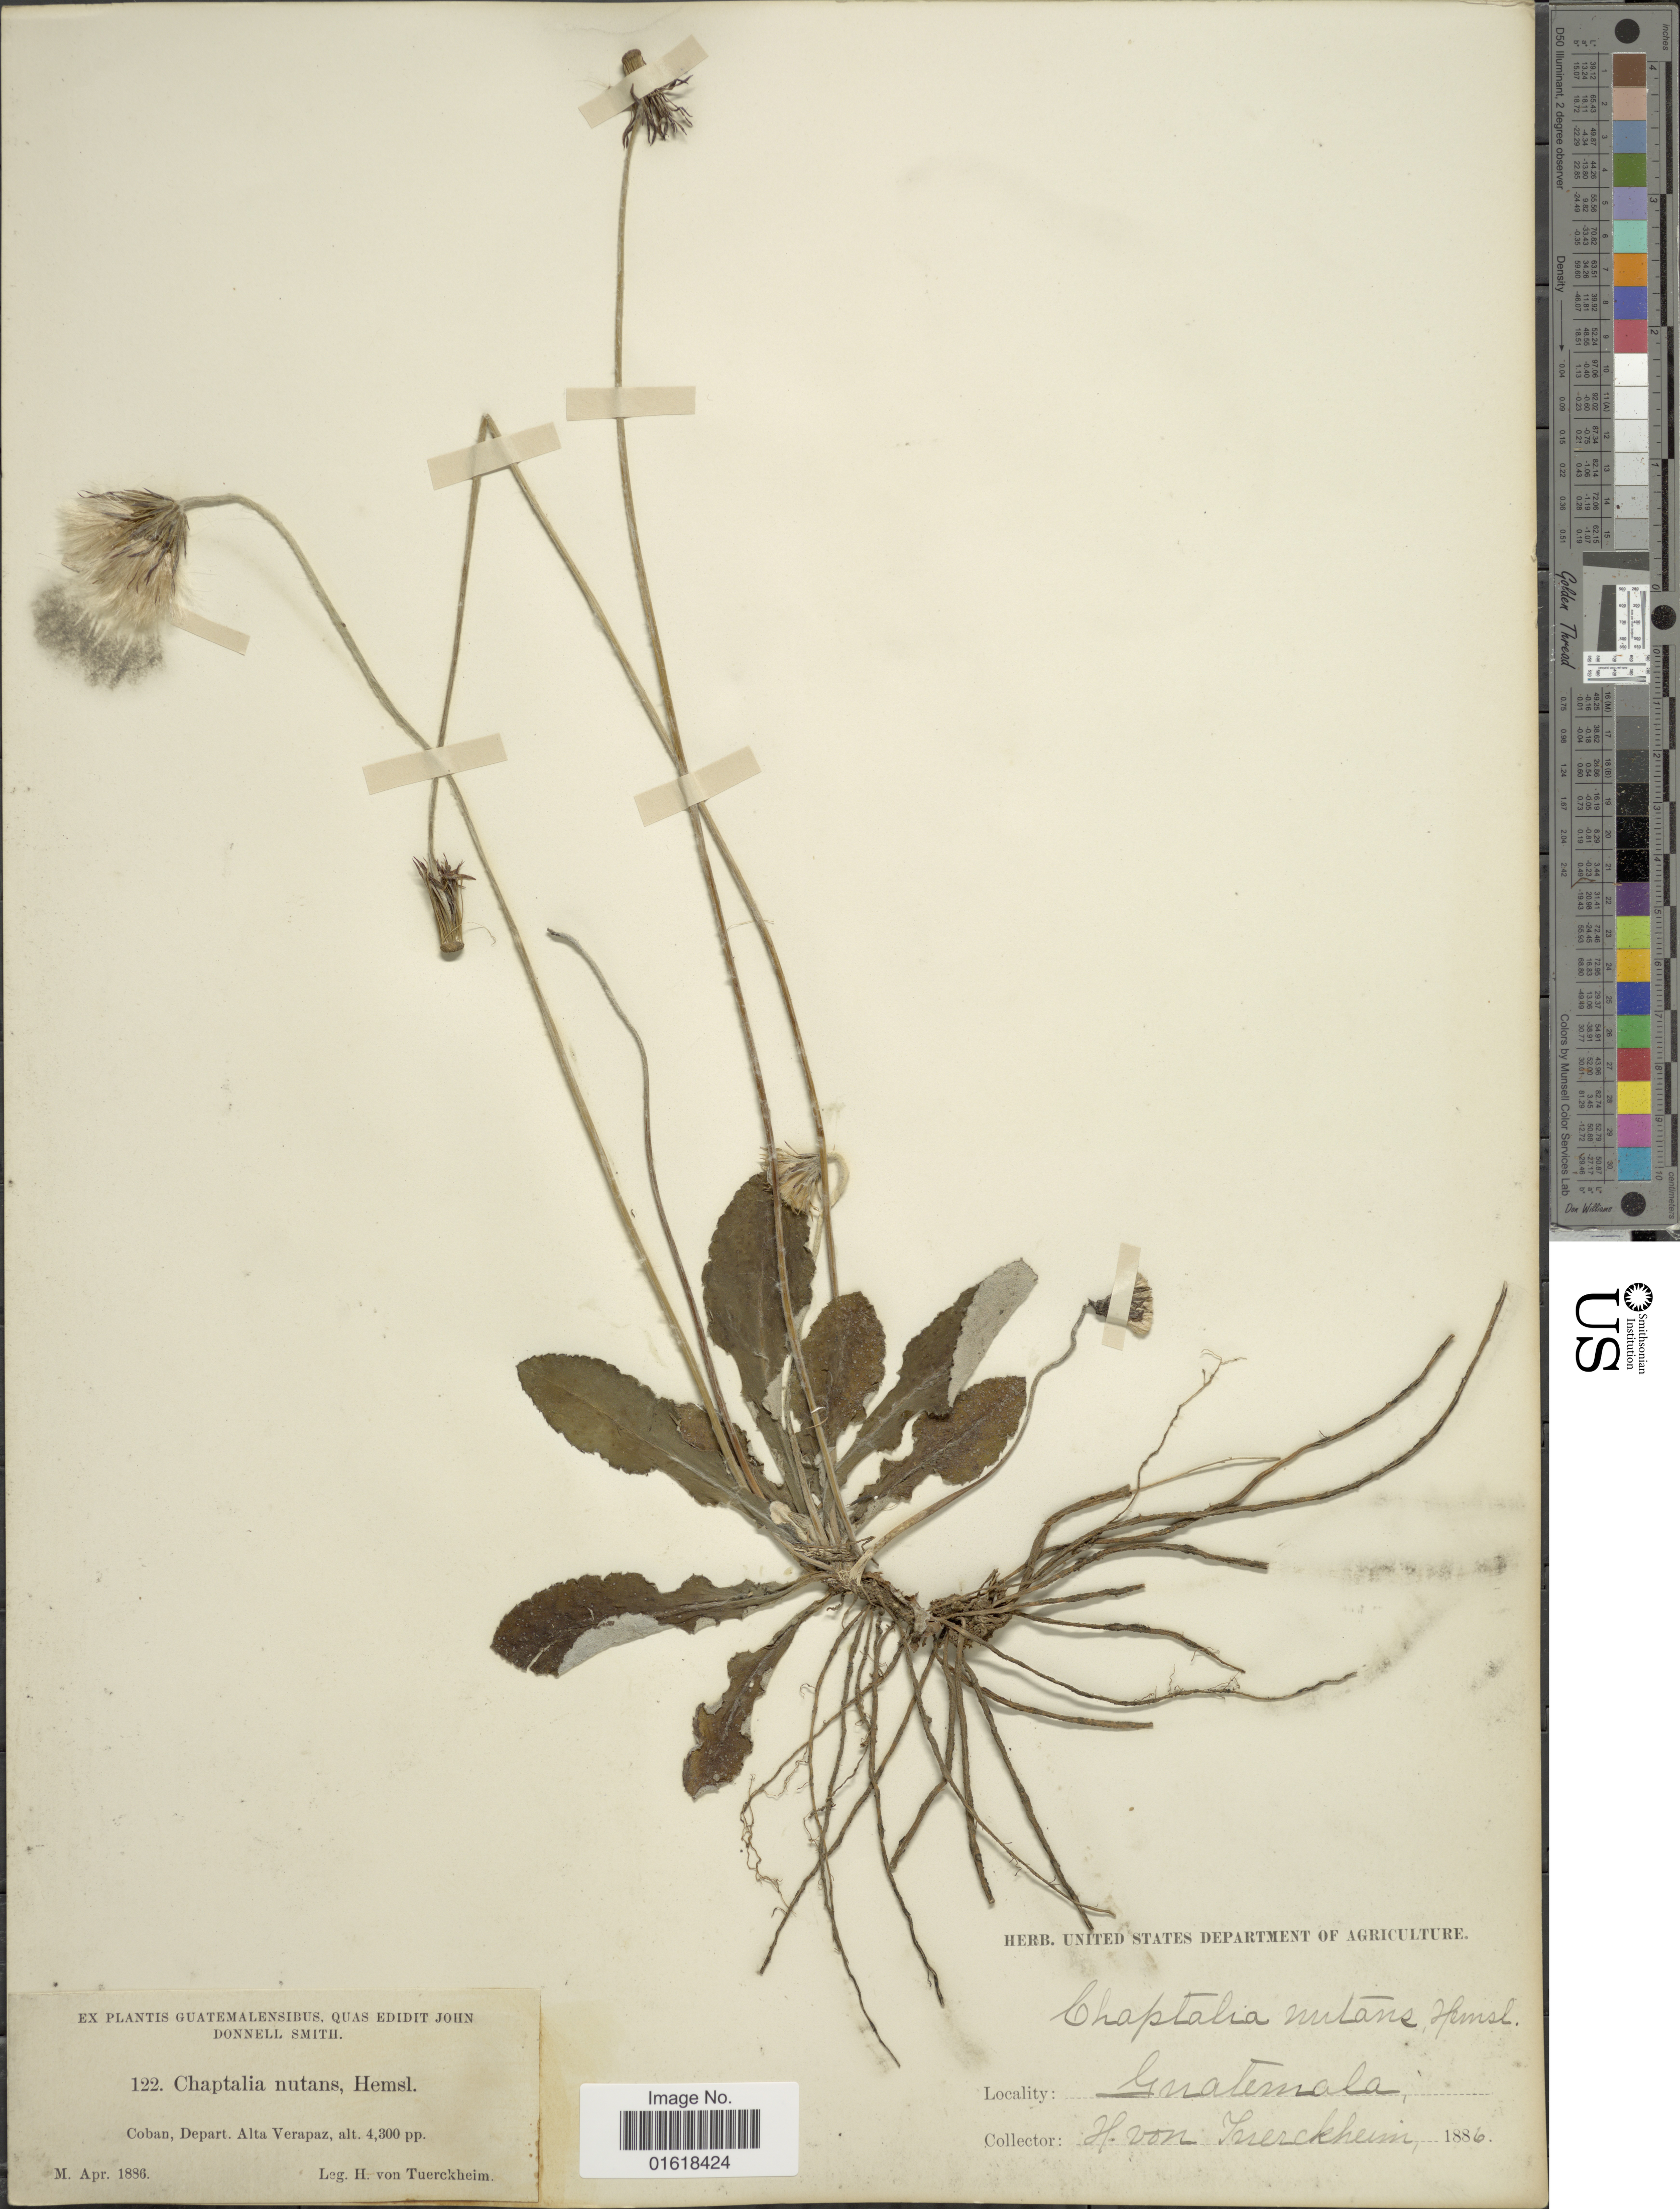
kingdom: Plantae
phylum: Tracheophyta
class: Magnoliopsida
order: Asterales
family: Asteraceae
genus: Chaptalia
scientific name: Chaptalia nutans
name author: (L.) Pol.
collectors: H. von Tuerckheim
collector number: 122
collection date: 1886-04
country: Guatemala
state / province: Alta Verapaz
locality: Coban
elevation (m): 1311